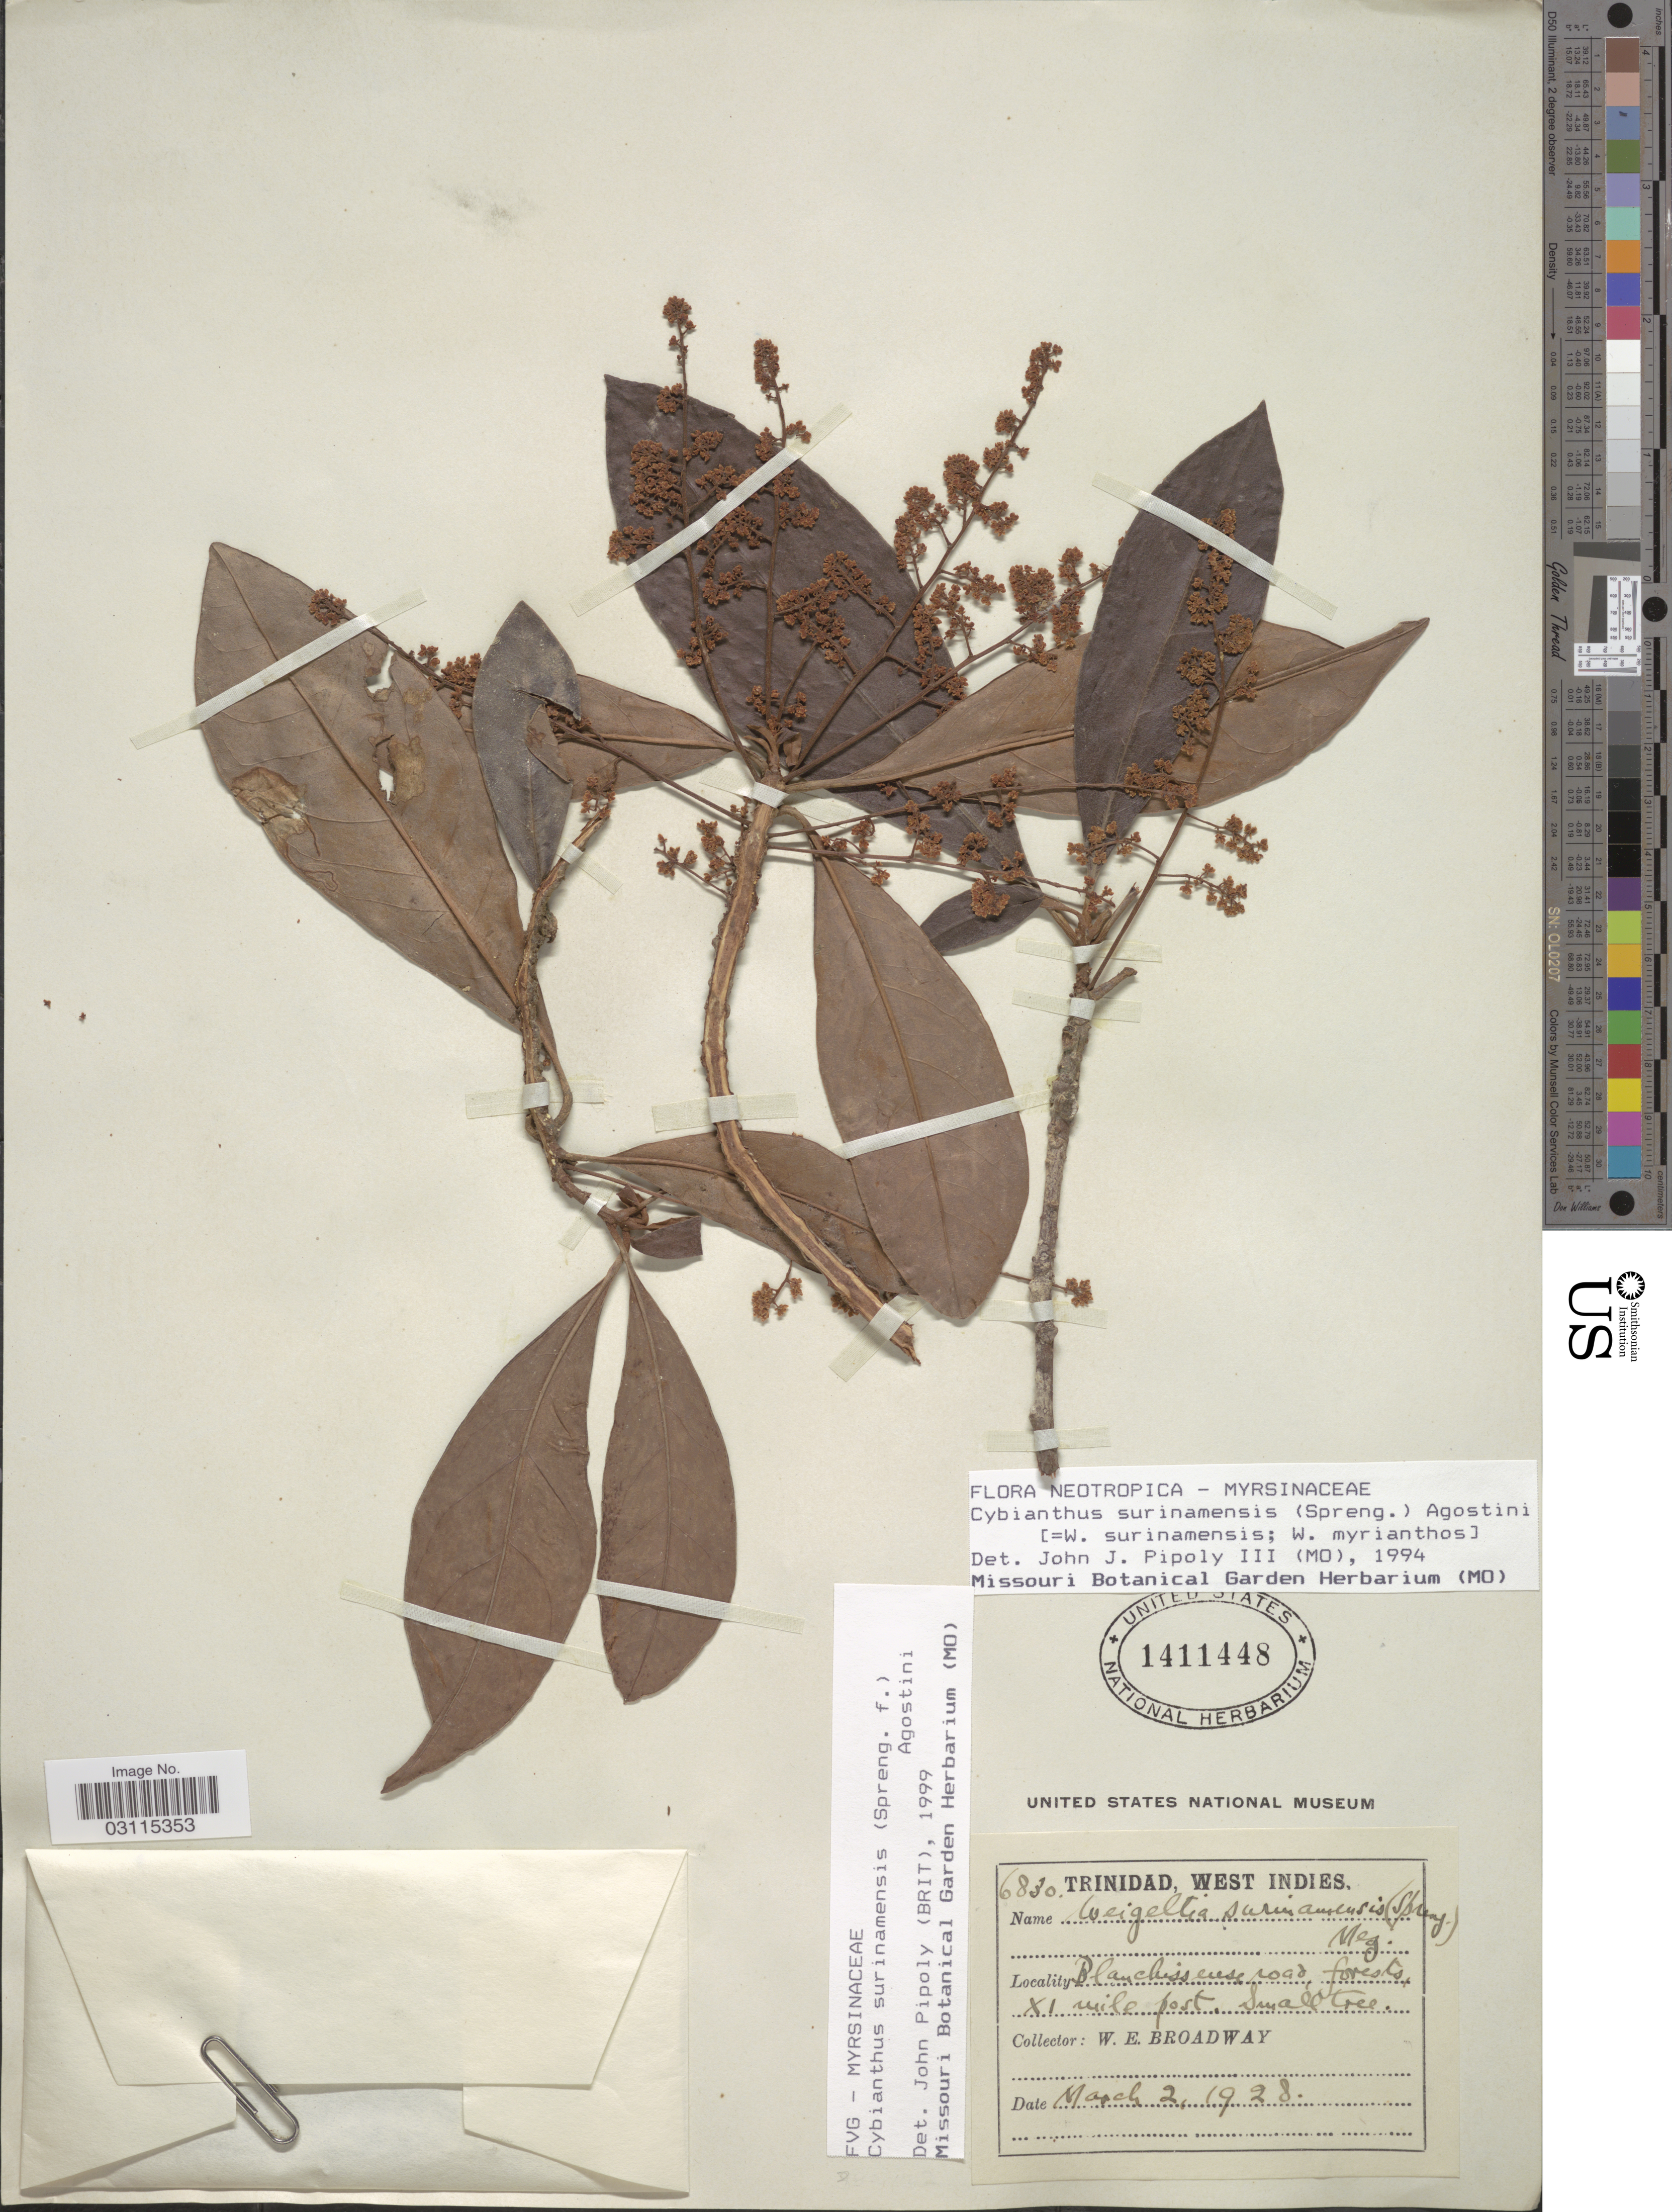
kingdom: Plantae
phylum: Tracheophyta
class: Magnoliopsida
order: Ericales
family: Primulaceae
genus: Cybianthus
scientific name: Cybianthus surinamensis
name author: (Spreng.) G. Agostini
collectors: W. E. Broadway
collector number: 6830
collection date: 1928-03-02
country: Trinidad and Tobago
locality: Trinidad, West Indies. Blanchisseuse road, forests, XI mile post.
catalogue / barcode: US 1411448